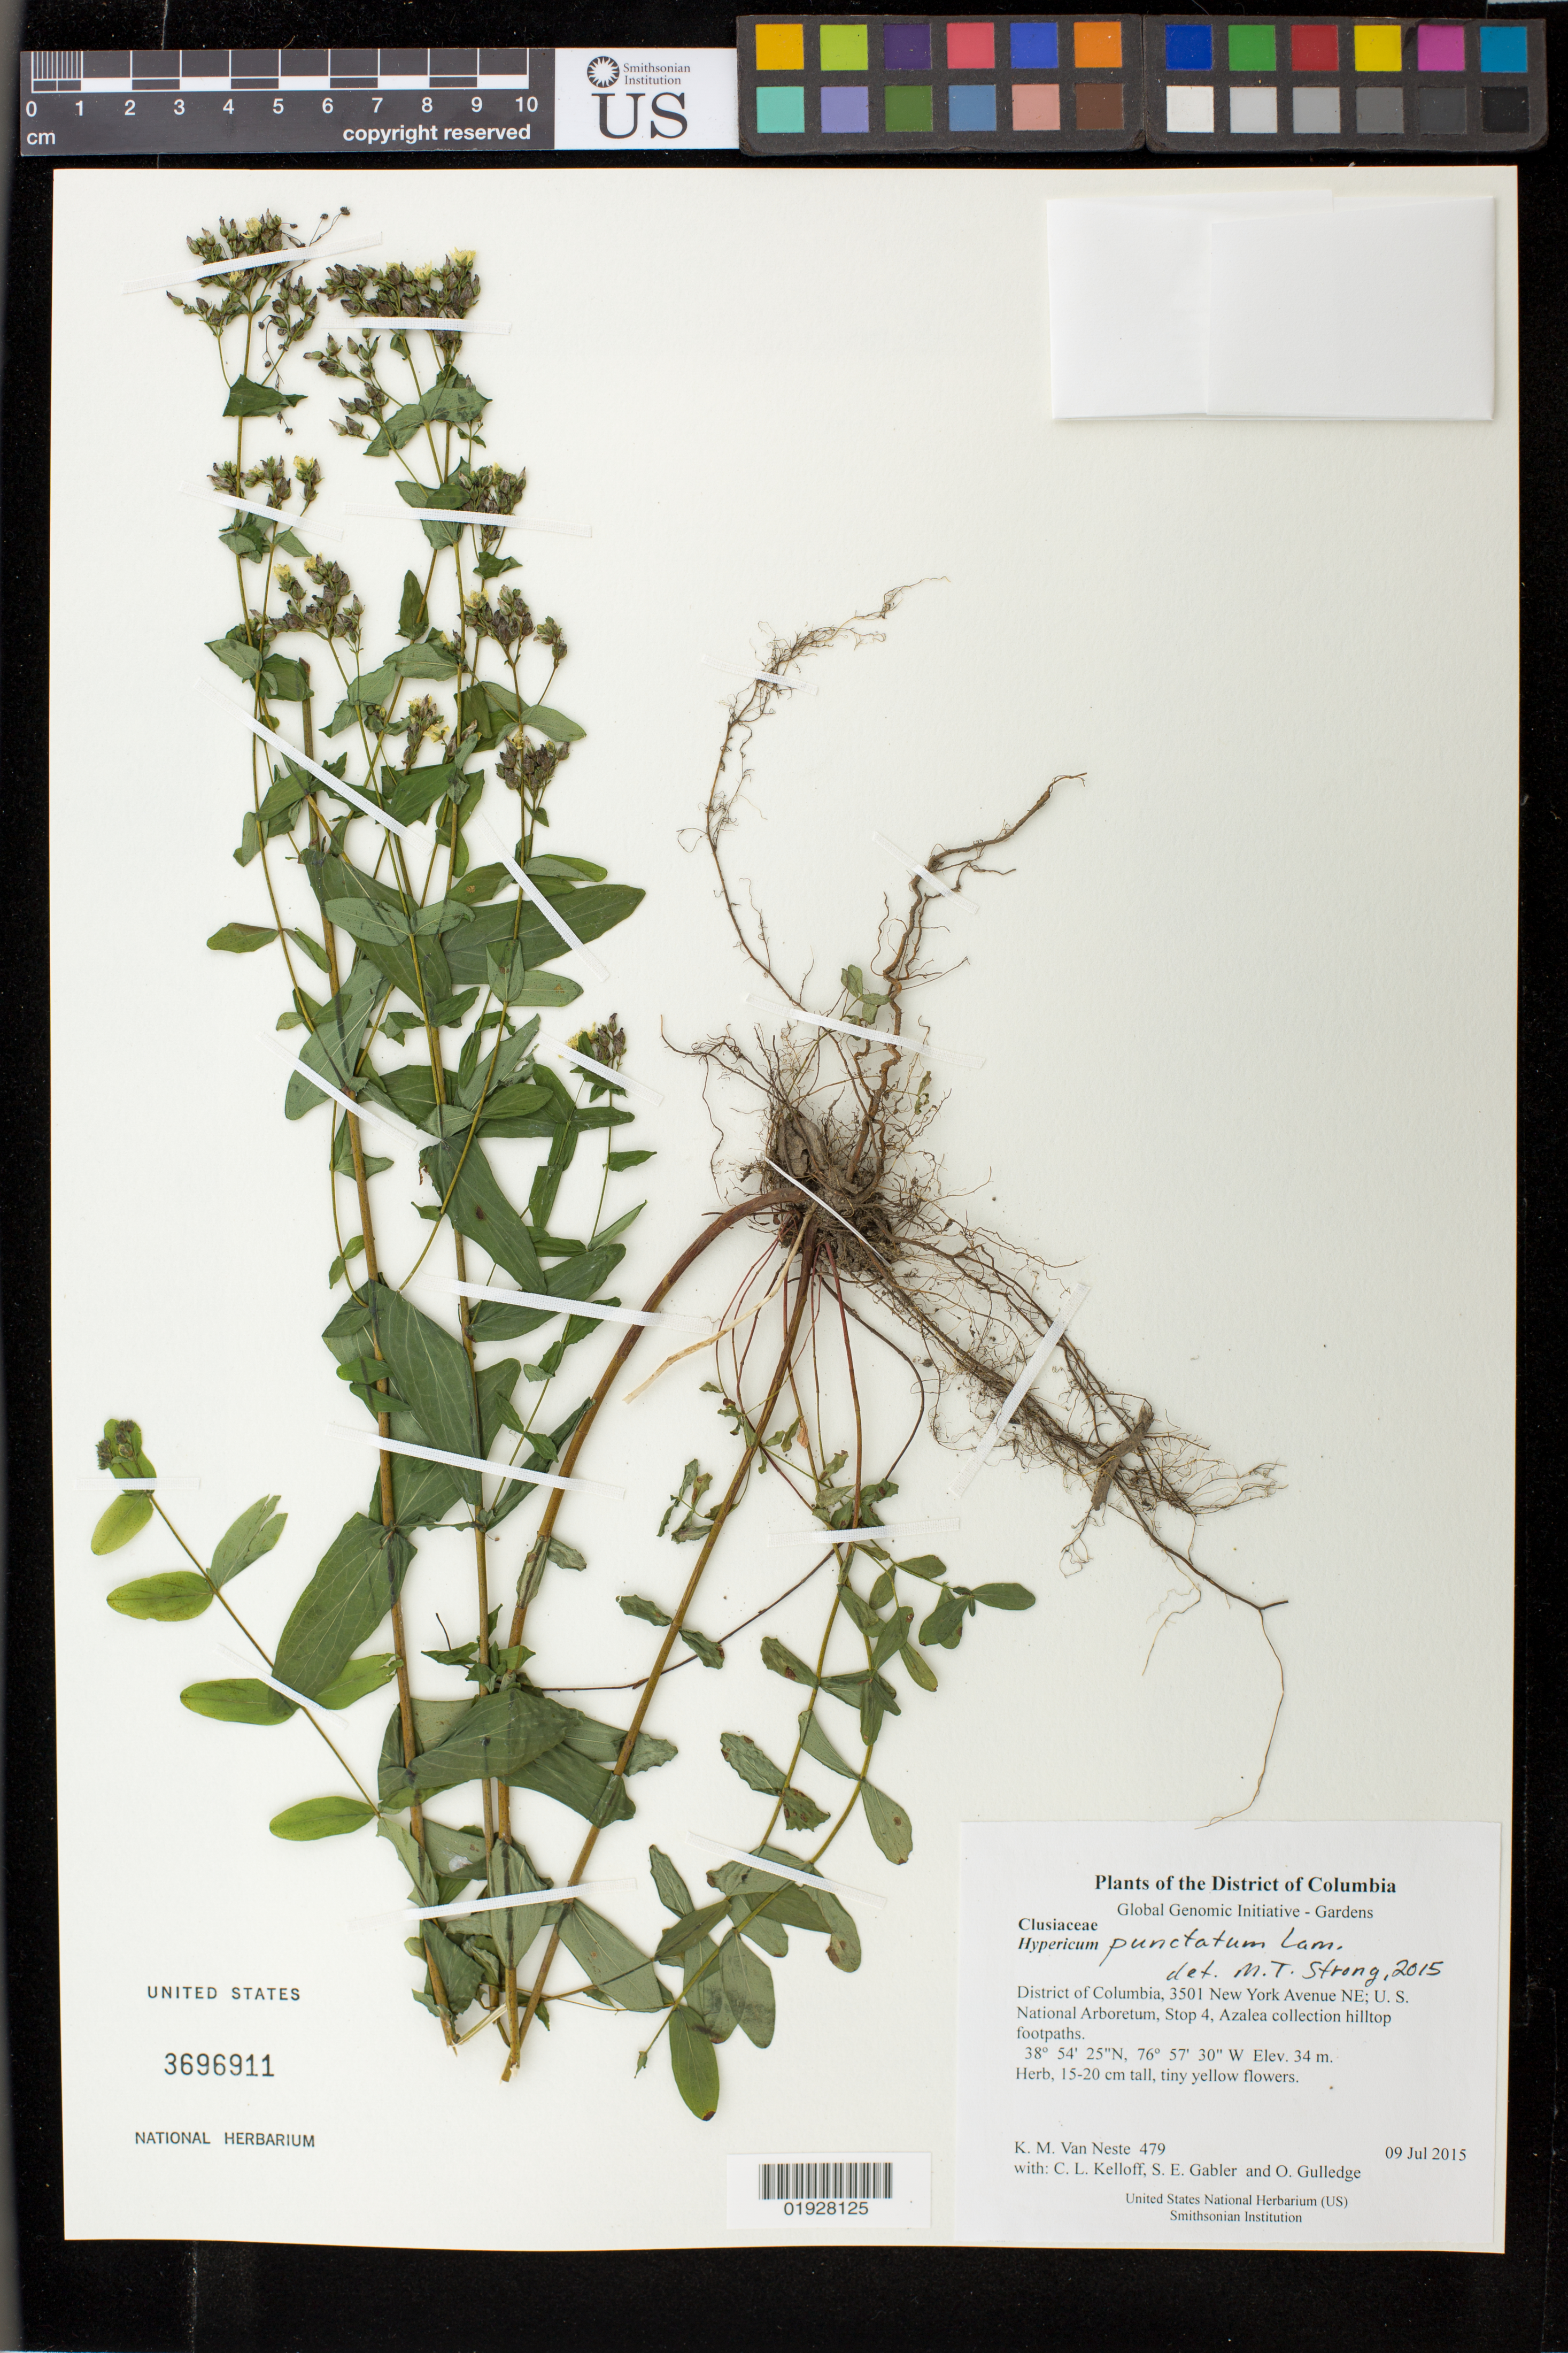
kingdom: Plantae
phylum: Tracheophyta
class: Magnoliopsida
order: Malpighiales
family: Hypericaceae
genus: Hypericum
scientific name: Hypericum punctatum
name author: Lam.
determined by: Strong, M. T., (US), Smithsonian Institution - National Museum of Natural History (UNITED STATES)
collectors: K. M. Van Neste, C. L. Kelloff, S. E. Gabler & O. Gulledge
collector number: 479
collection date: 2015-07-09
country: United States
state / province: District of Columbia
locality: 3501 New York Avenue NE; U. S. National Arboretum, Stop 4, Azalea collection hilltop footpaths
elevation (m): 34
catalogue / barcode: US 3696911